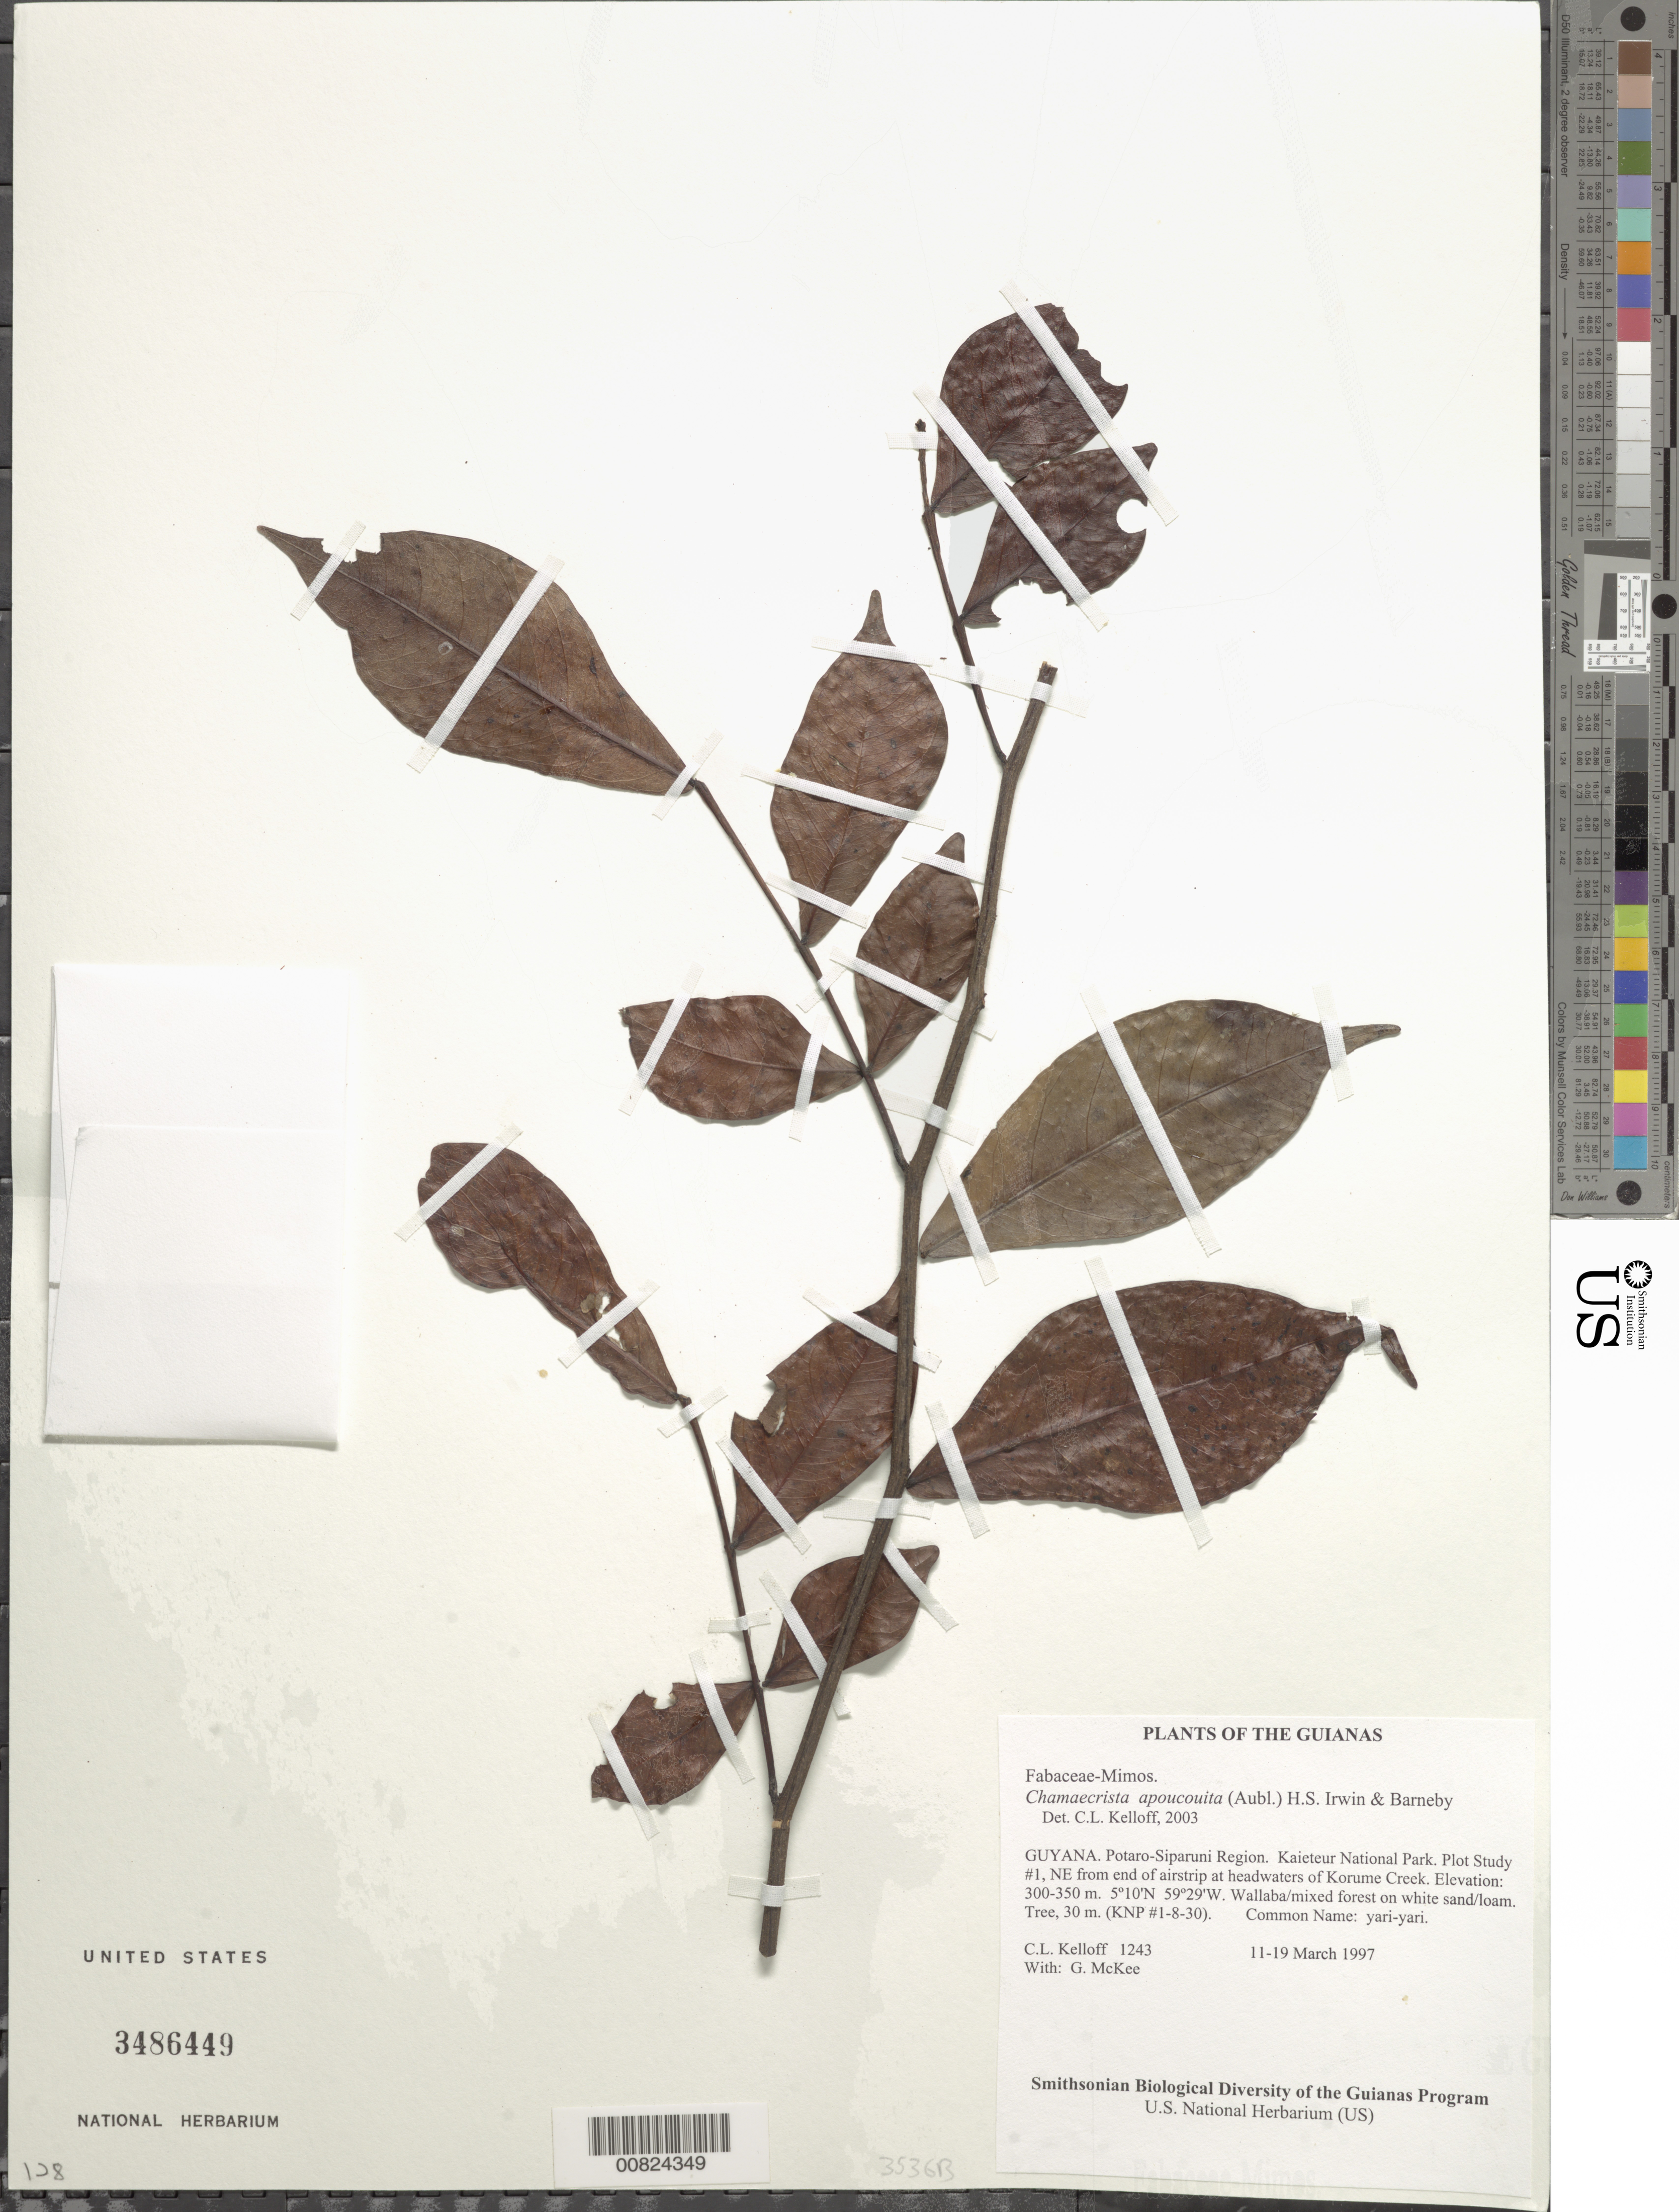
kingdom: Plantae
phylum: Tracheophyta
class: Magnoliopsida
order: Fabales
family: Fabaceae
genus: Chamaecrista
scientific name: Chamaecrista apoucouita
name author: (Aubl.) H.S. Irwin & Barneby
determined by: Kelloff, Carol L., (US), Smithsonian Institution - National Museum of Natural History (UNITED STATES)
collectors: C. L. Kelloff & G. S. McKee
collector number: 1243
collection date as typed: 11-19 March 1997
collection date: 1997-03-11/1997-03-19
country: Guyana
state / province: Potaro-Siparuni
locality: Kaieteur National Park. Plot Study #1, NE from end of airstrip at headwaters of Korume Creek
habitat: Wallaba/mixed forest on white sand/loam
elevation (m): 300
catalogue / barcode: US 3486449